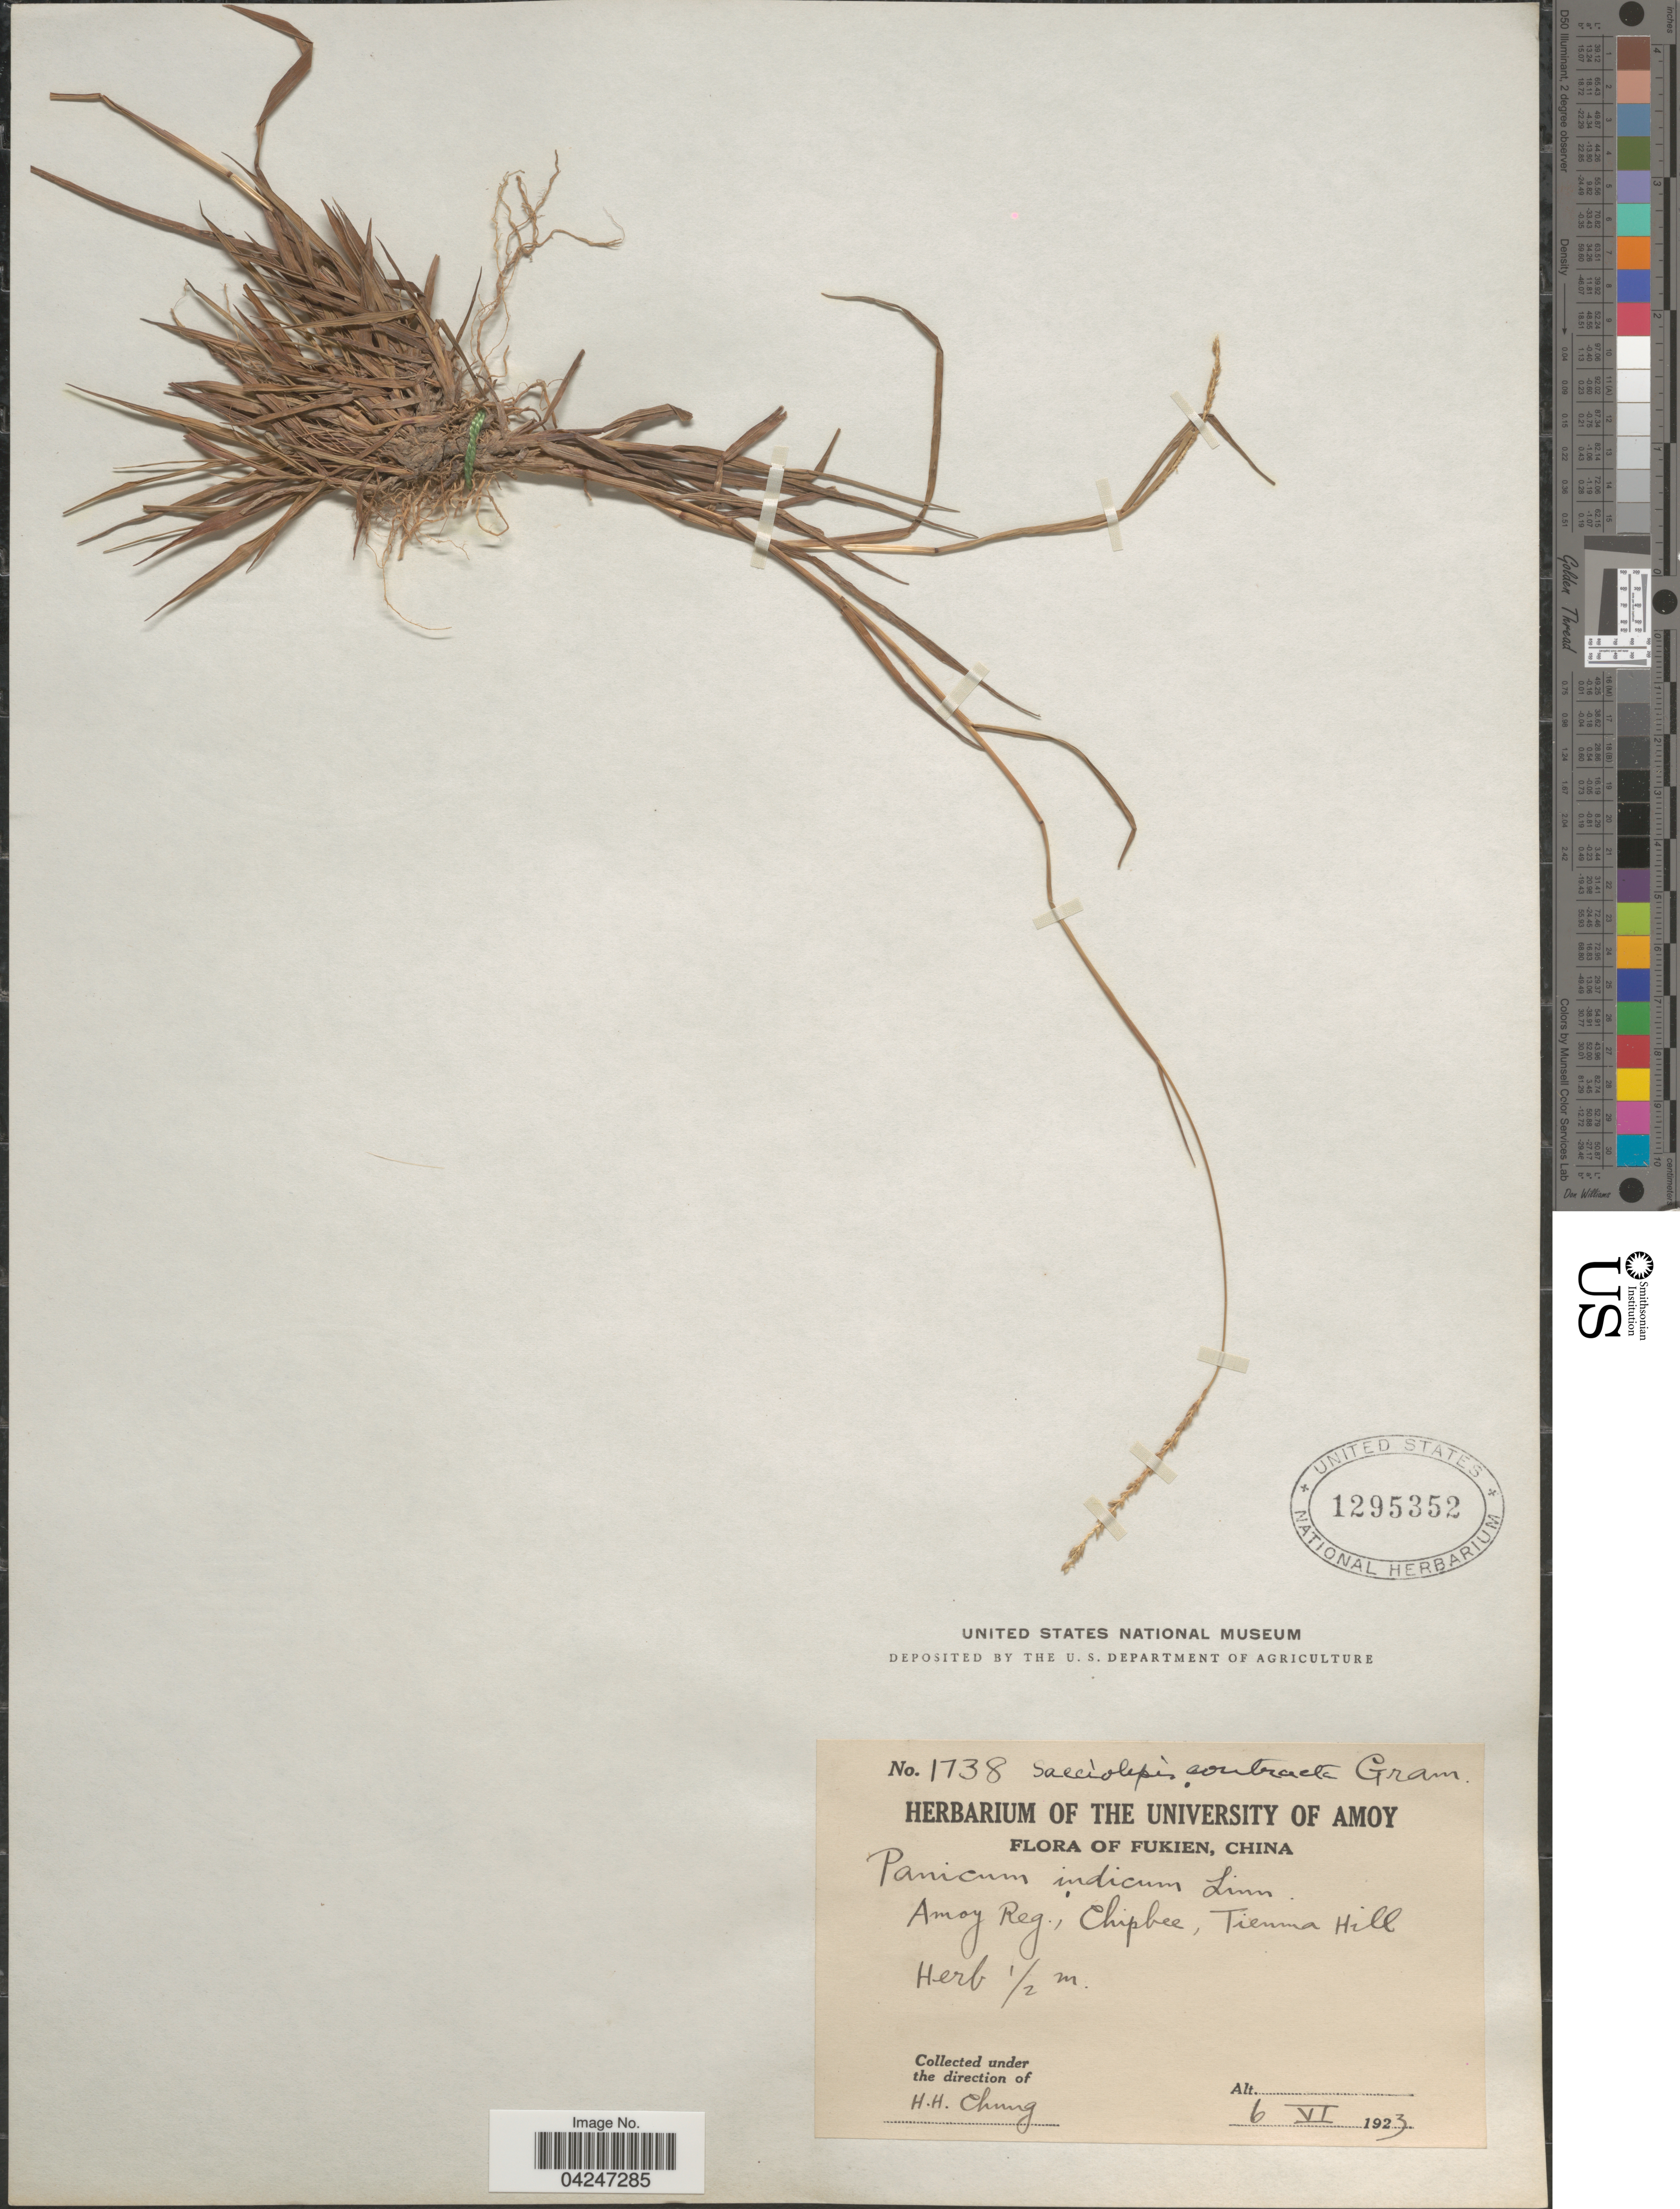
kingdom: Plantae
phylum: Tracheophyta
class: Liliopsida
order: Poales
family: Poaceae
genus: Sacciolepis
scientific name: Sacciolepis indica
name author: (L.) Chase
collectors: H. Chung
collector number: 1738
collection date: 1923-06-06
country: China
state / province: Fujian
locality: Fukien. Amoy Reg., Chipbee, Tianma Hill.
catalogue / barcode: US 1295352